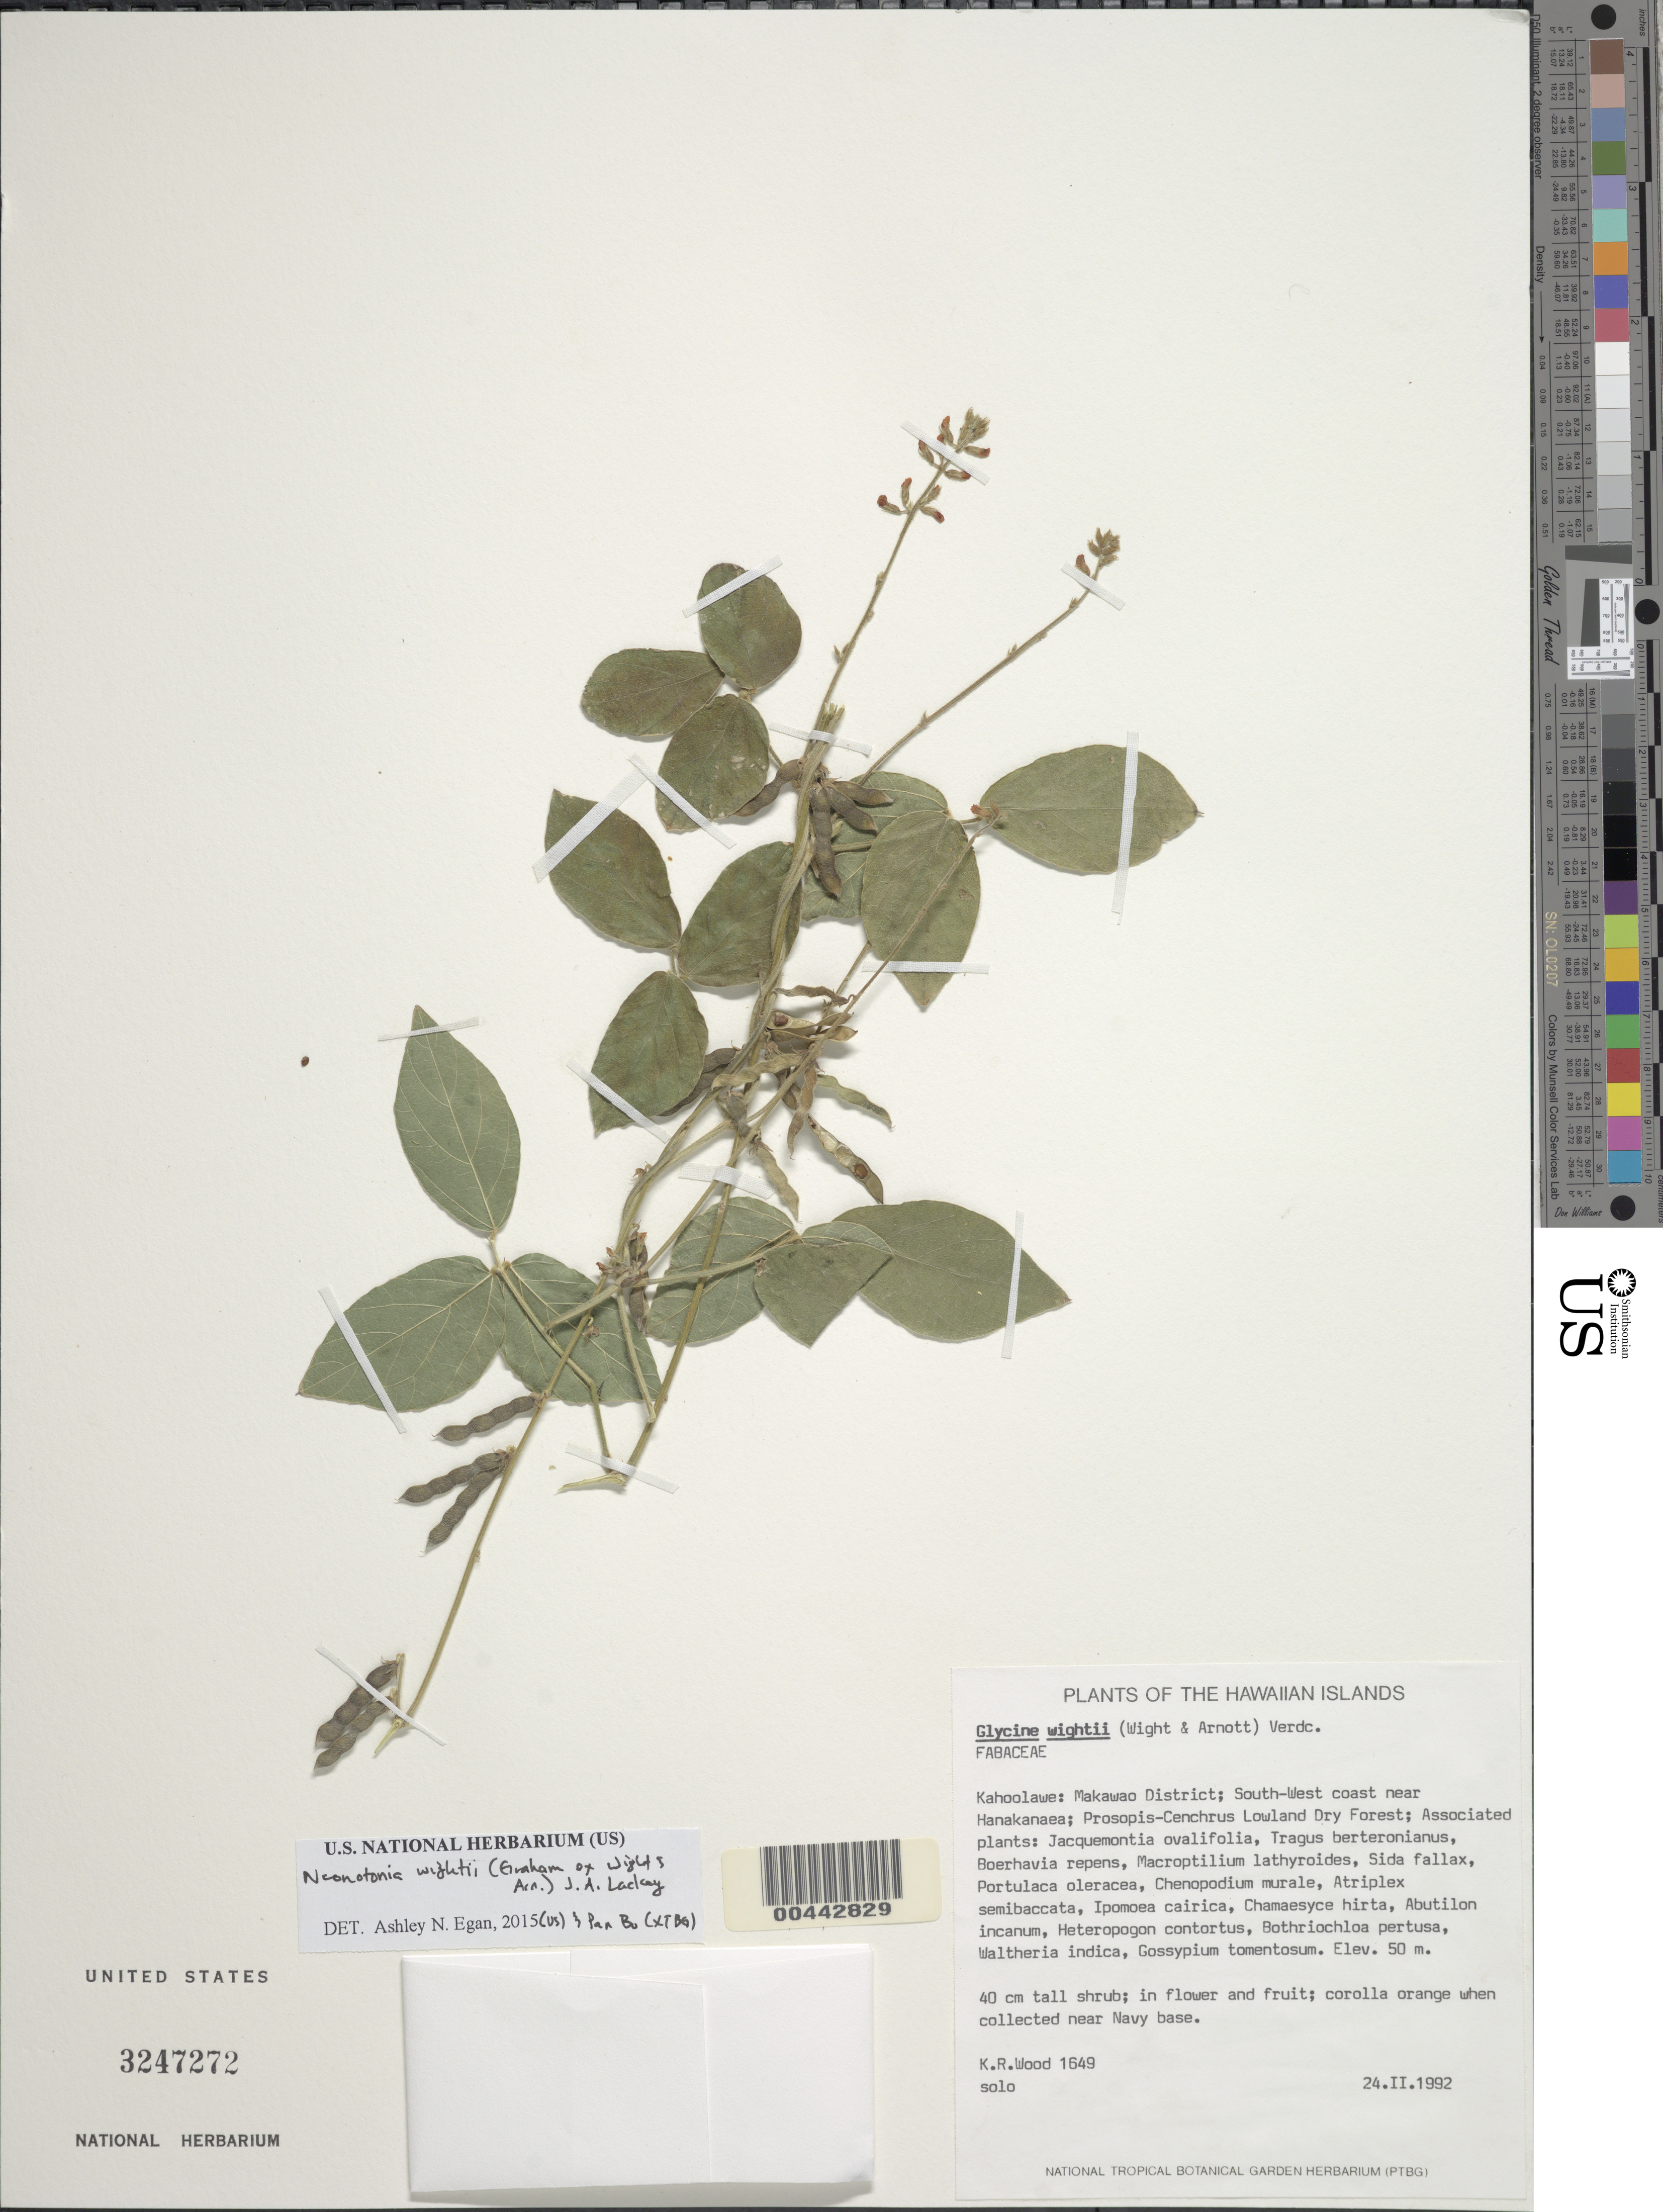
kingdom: Plantae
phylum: Tracheophyta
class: Magnoliopsida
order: Fabales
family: Fabaceae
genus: Neonotonia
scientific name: Neonotonia wightii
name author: (Arn.) J.A. Lackey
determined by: Egan, Ashley N., (US), Smithsonian Institution - National Museum of Natural History (UNITED STATES)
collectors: K. R. Wood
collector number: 1649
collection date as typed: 24 Feb 1992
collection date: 1992-02-24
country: United States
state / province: Hawaii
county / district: Maui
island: Kaho'olawe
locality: Makawao District; Southwest coast near Hanakanaea, near Navy Base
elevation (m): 50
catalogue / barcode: US 3247272